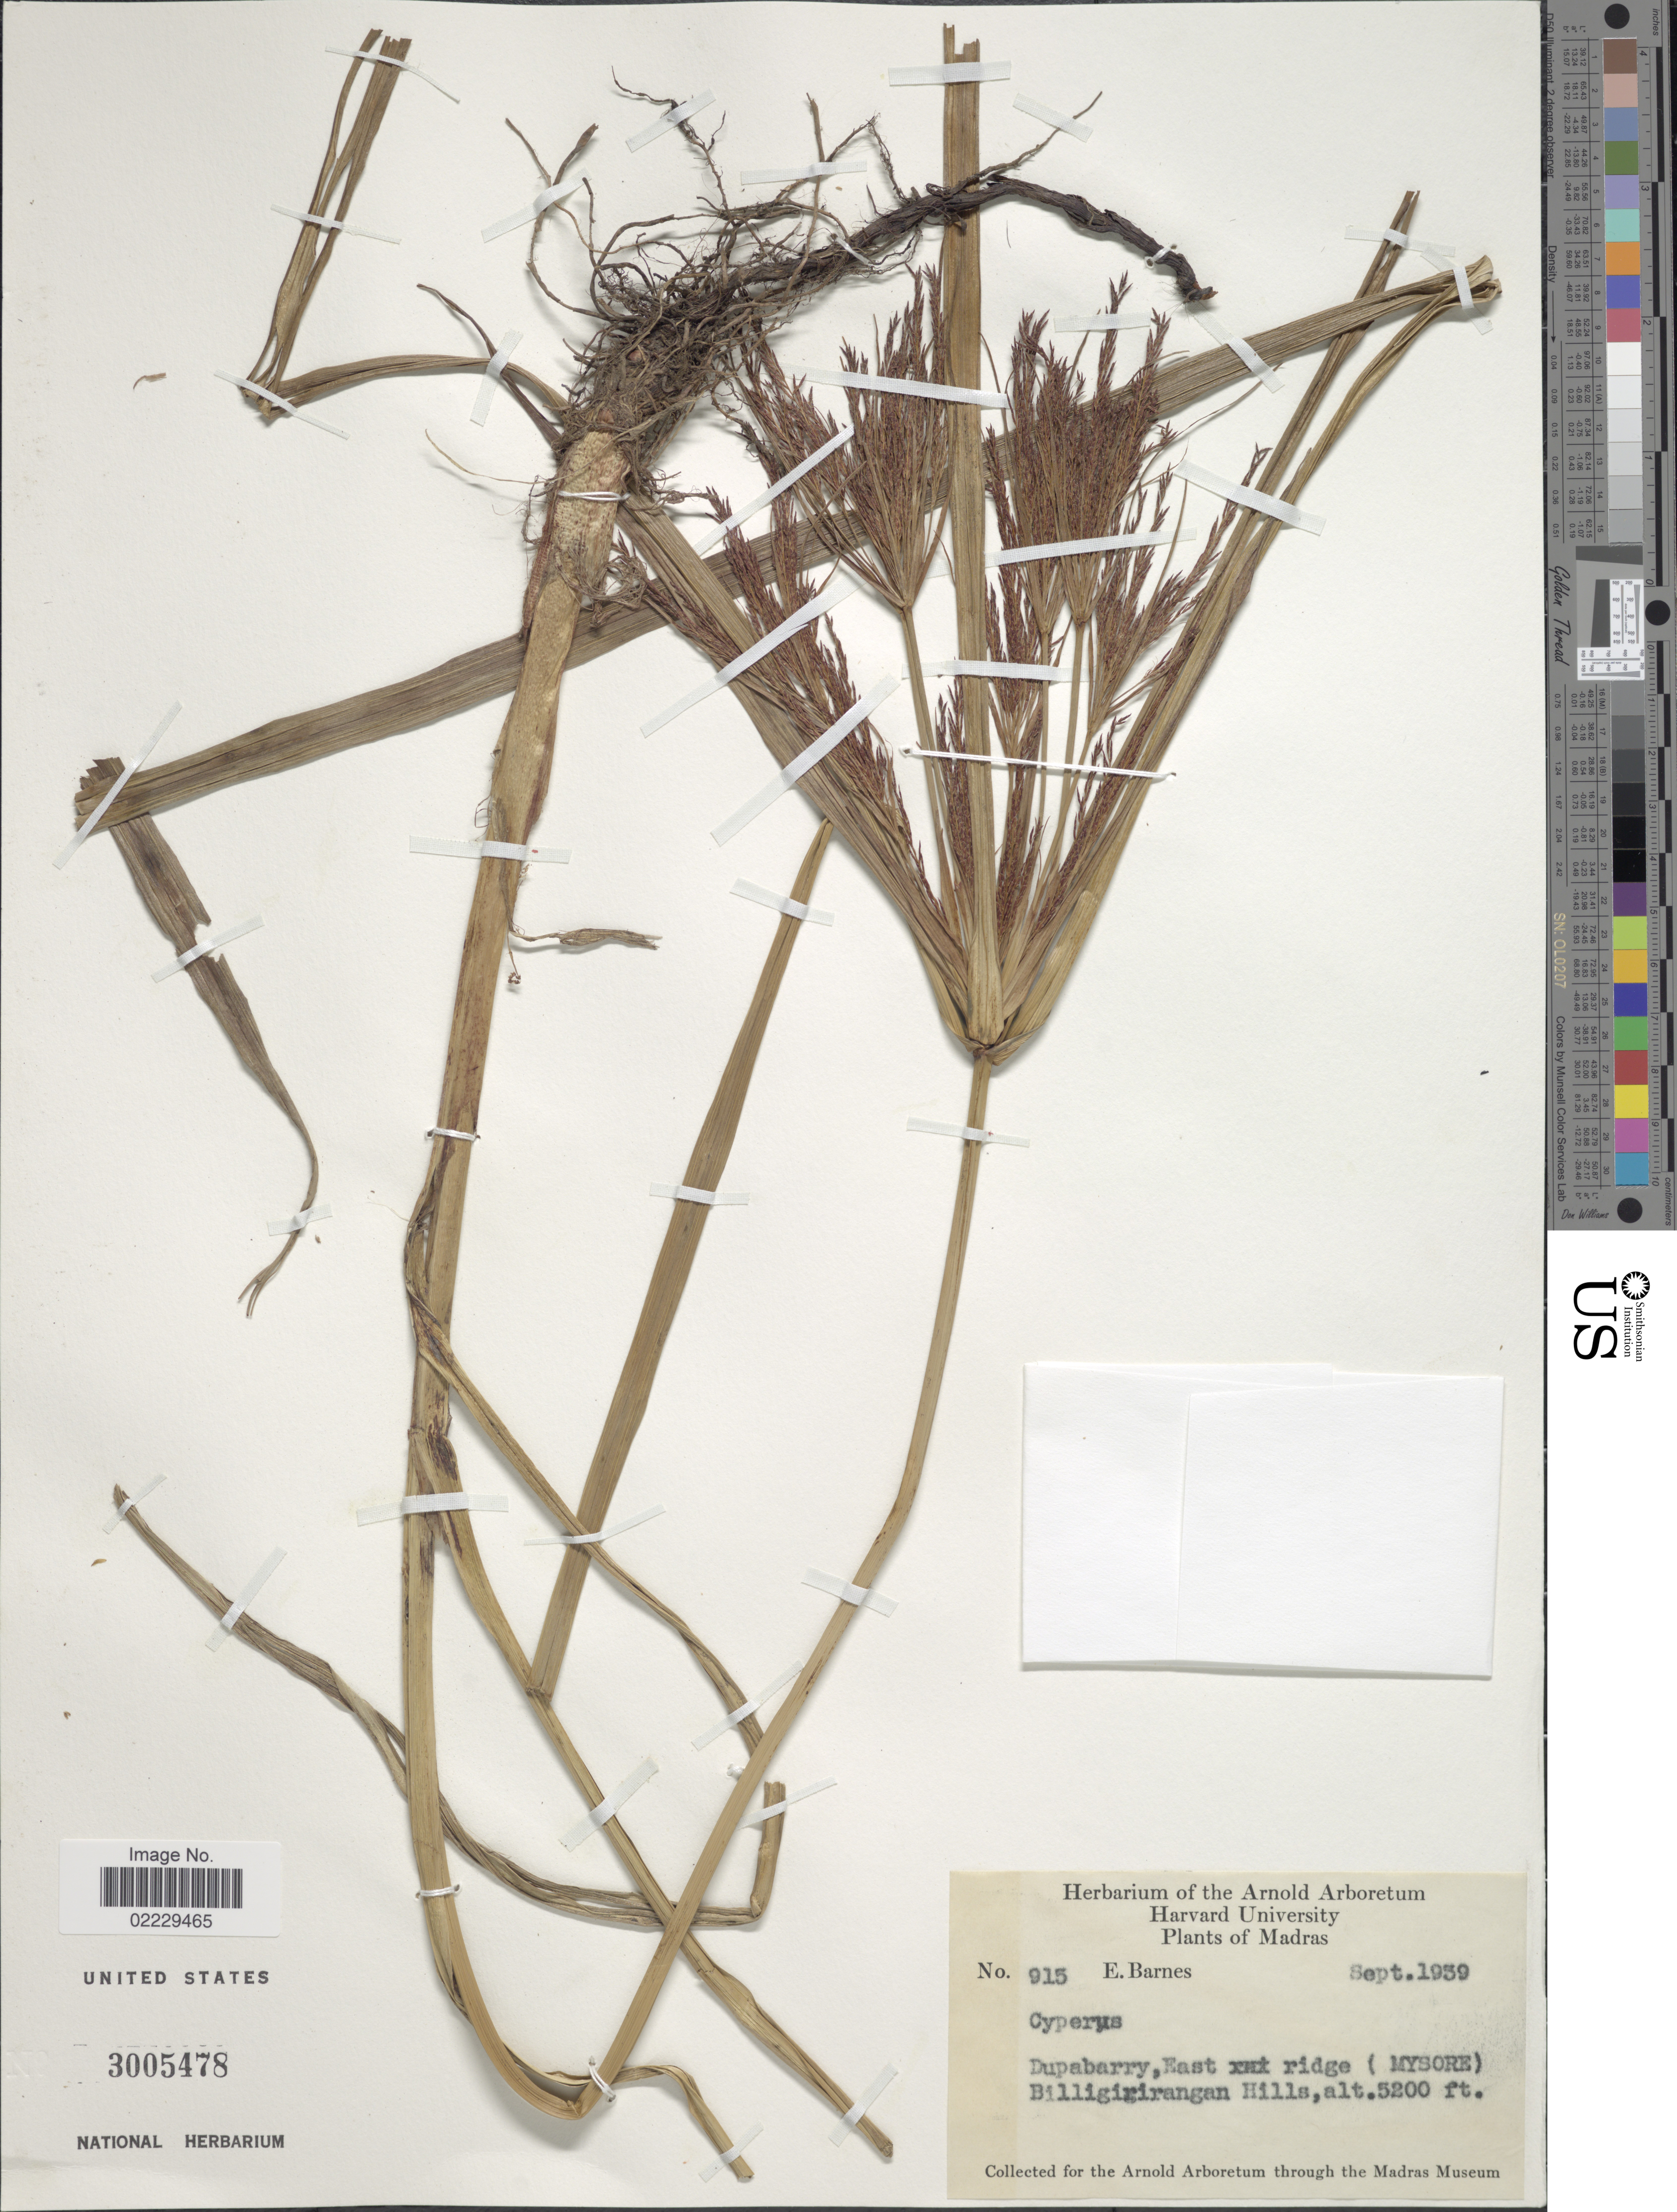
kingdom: Plantae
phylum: Tracheophyta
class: Liliopsida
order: Poales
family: Cyperaceae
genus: Cyperus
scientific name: Cyperus nutans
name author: Vahl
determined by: Strong, Mark T., (BOT), Smithsonian Institution - National Museum of Natural History (UNITED STATES)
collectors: E. Barnes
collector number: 915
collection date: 1939-09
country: India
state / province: Karnataka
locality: Madras, Dupabarry, East ridge (Mysore) Billigirirangan Hills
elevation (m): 1585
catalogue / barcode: US 3005478